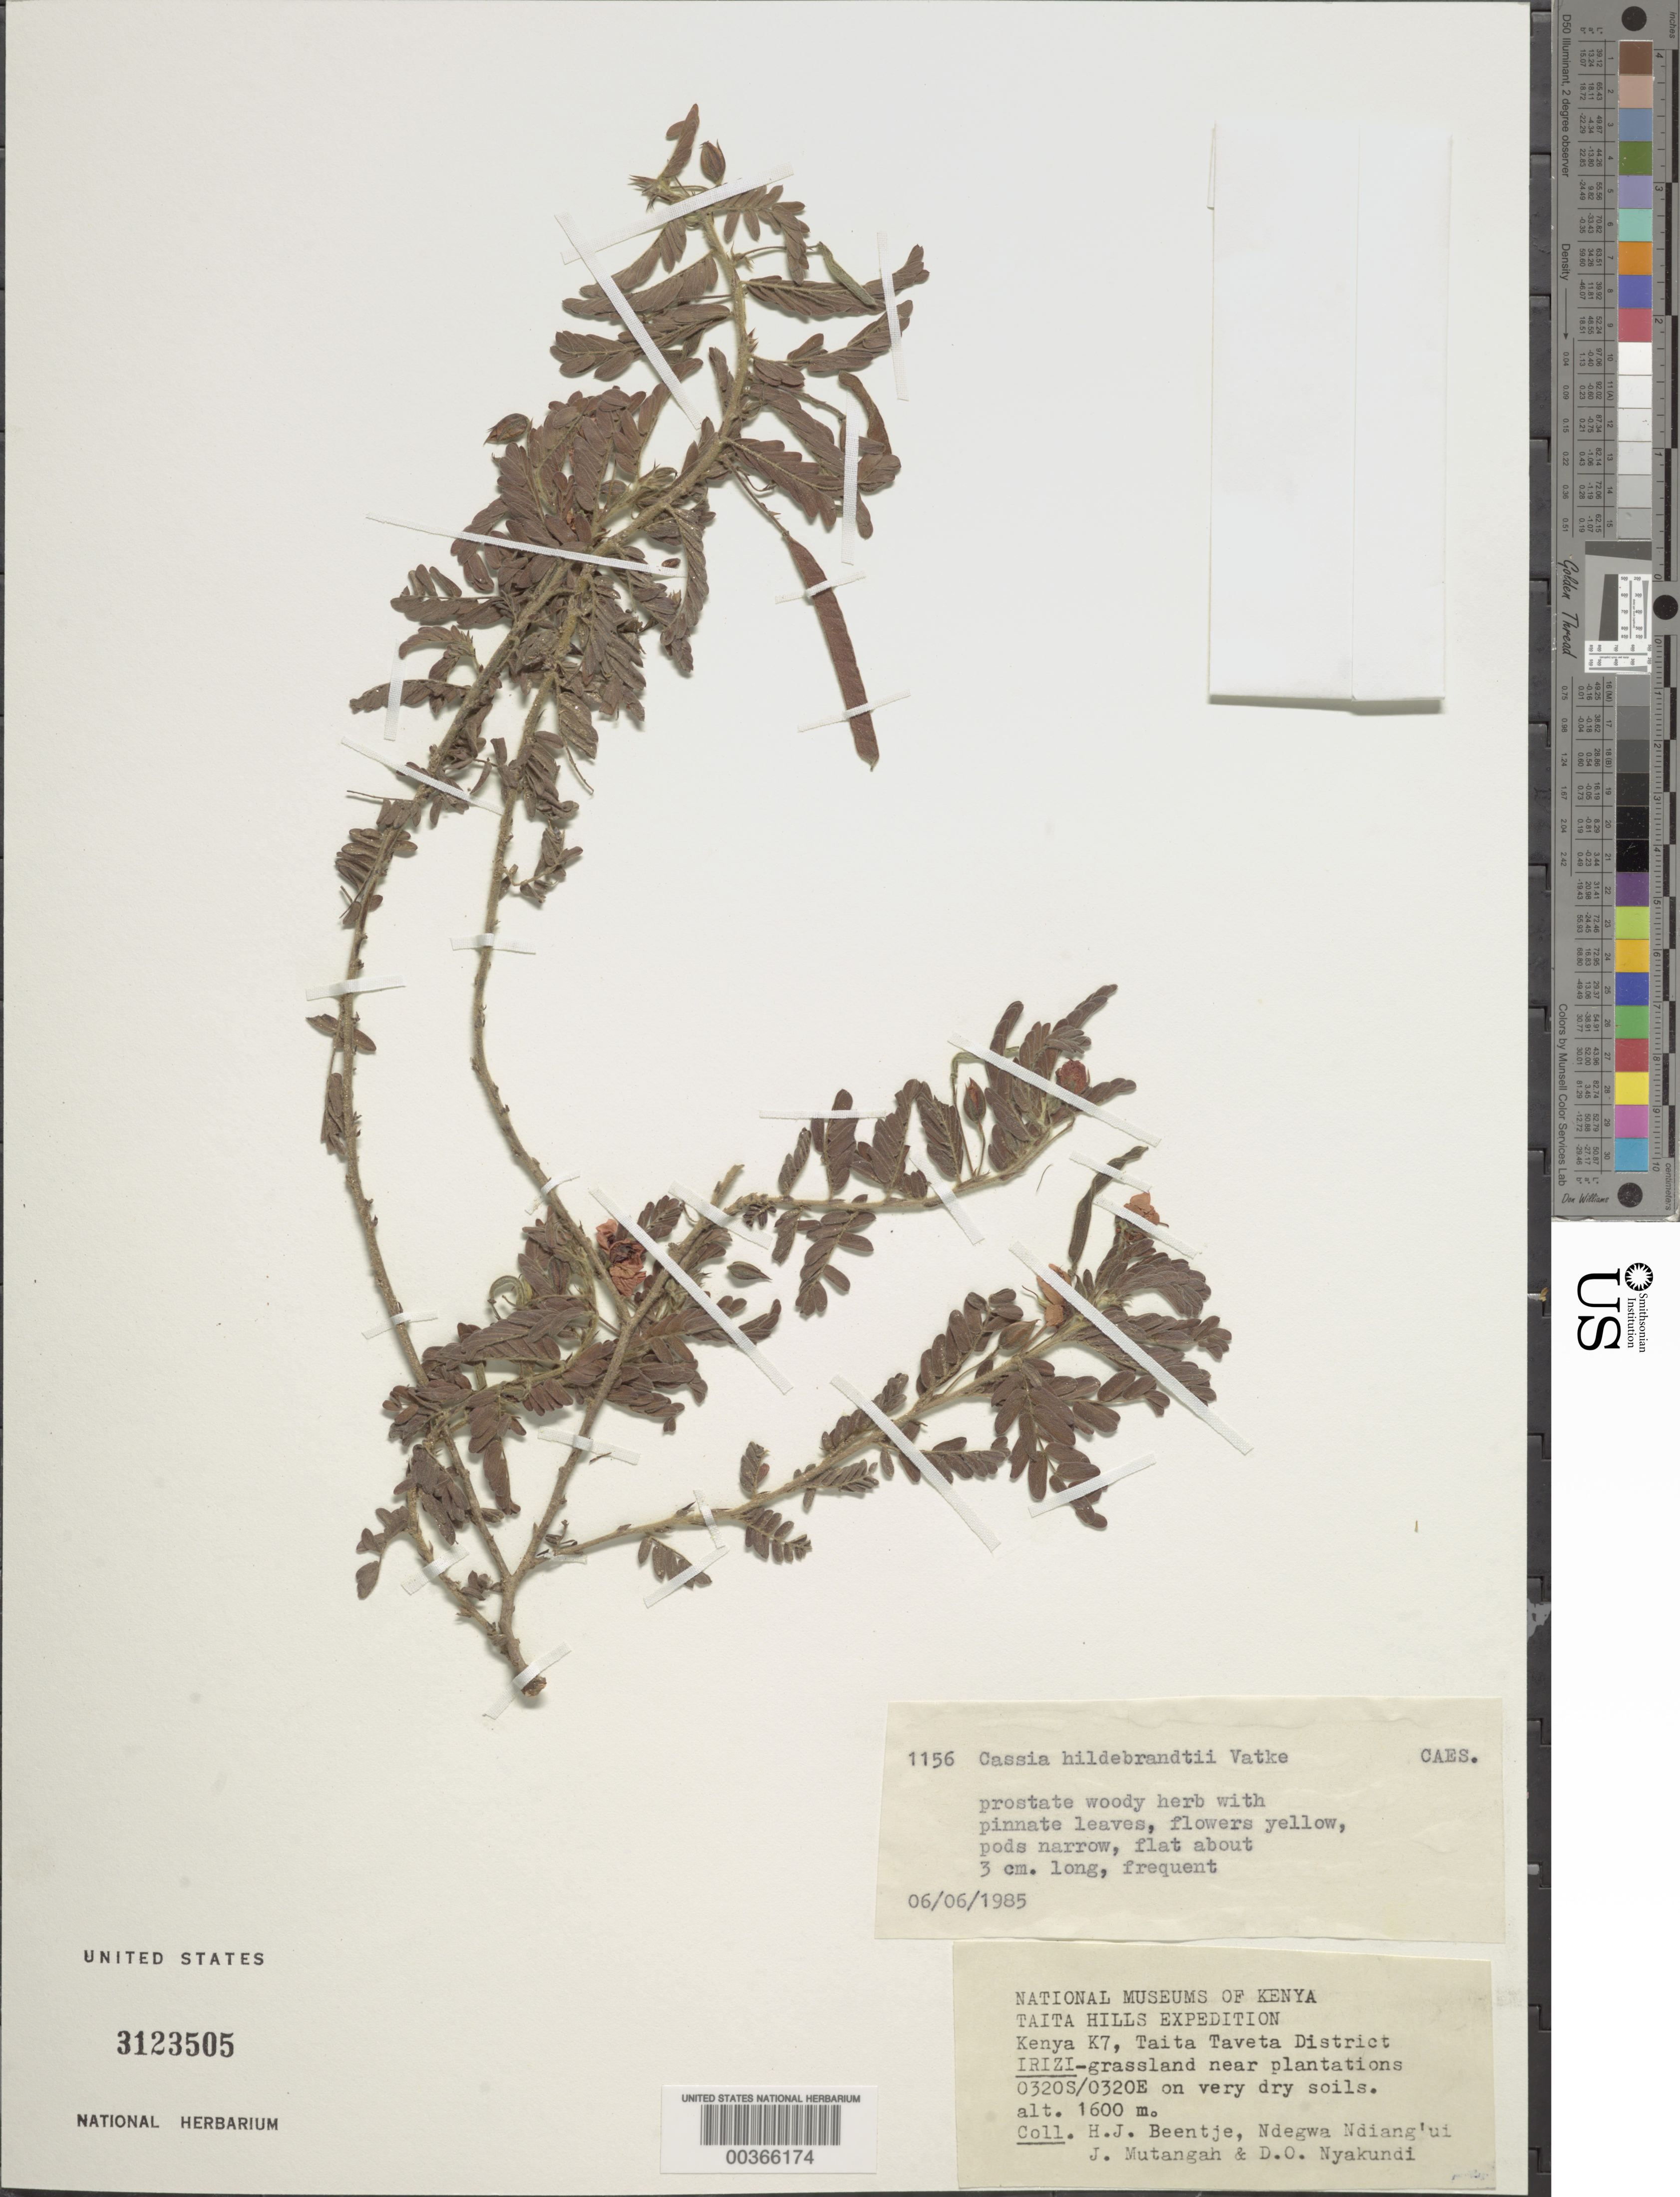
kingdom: Plantae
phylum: Tracheophyta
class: Magnoliopsida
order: Fabales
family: Fabaceae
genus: Cassia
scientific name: Cassia hildebrandtii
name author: Vatke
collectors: H. J. Beentje, N. Ndiang'ui, J. Mutangah & D. Nyakundi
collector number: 1156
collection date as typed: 06 Jun 1985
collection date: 1985-06-06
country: Kenya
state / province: Taita Taveta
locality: Irizi, near plantations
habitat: Grassland; on very dry soils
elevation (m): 1600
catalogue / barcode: US 3123505